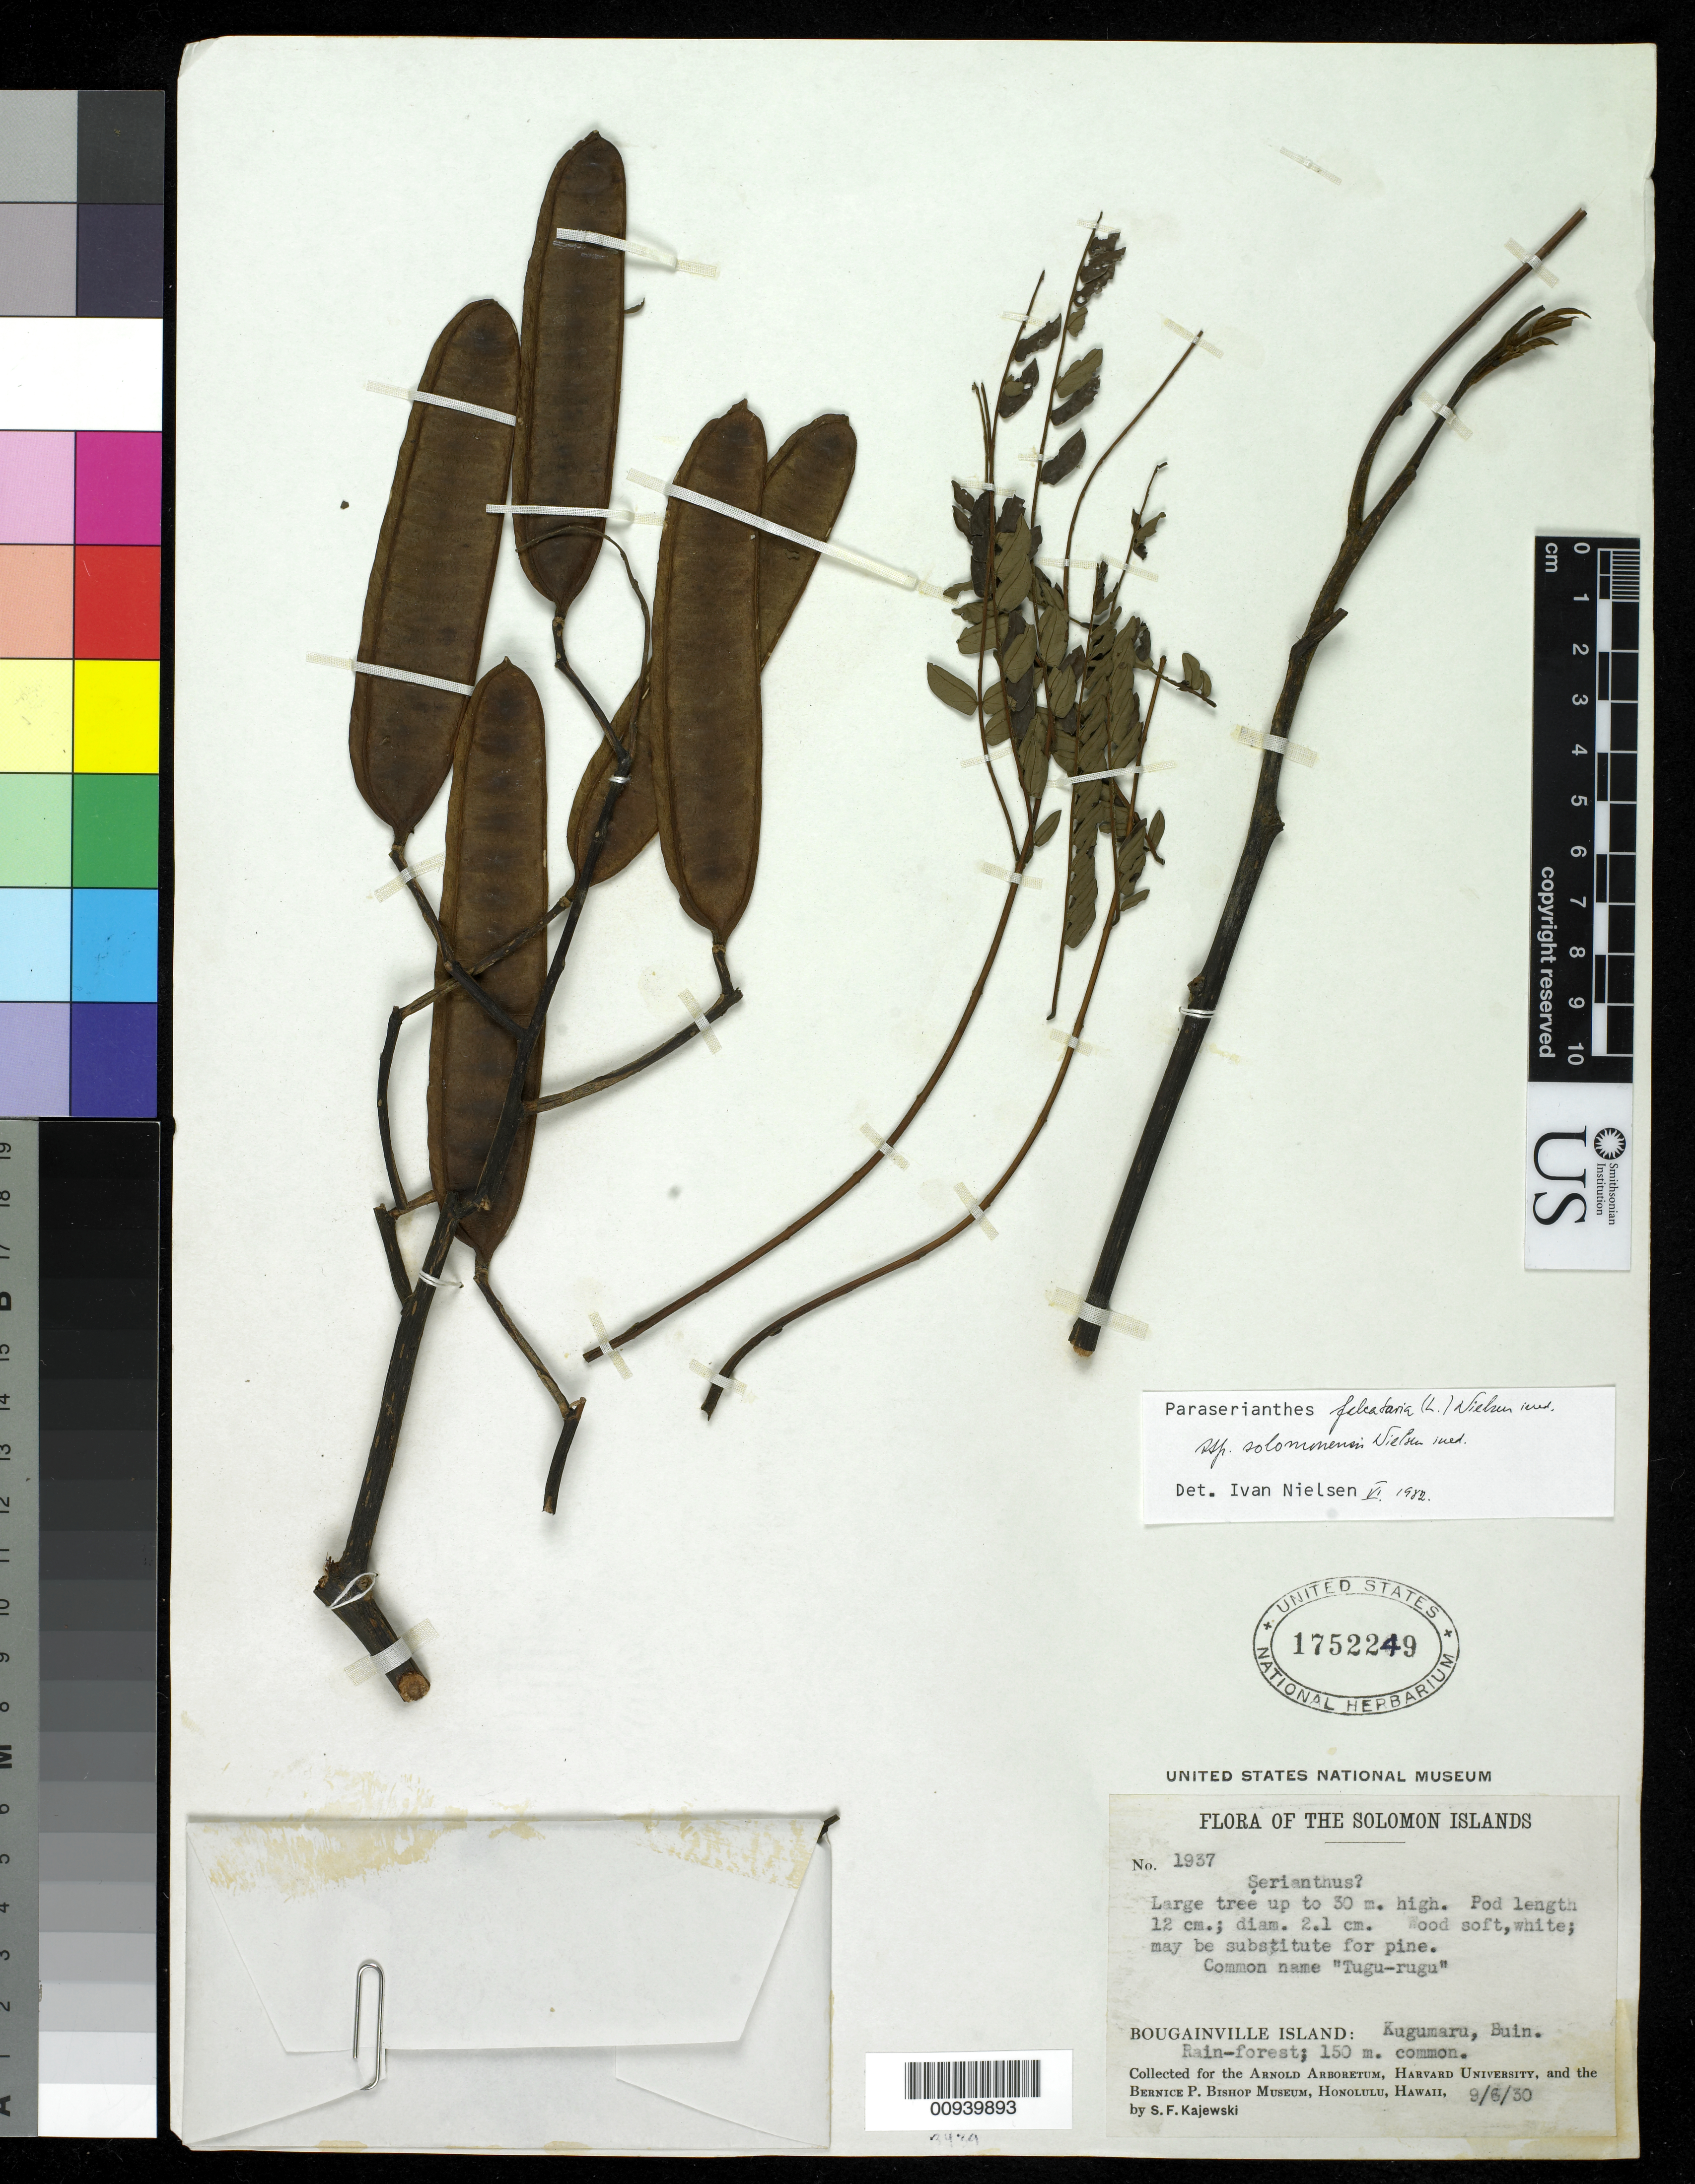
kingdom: Plantae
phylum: Tracheophyta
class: Magnoliopsida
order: Fabales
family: Fabaceae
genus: Falcataria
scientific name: Falcataria moluccana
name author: (Miq.) Barneby & Grimes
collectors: S. Kajewski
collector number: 1937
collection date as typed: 09 Jun 1930 or 06 Sep 1930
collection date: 1930-06-09 or 1930-09-06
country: Papua New Guinea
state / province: Bougainville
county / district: Buin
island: Bougainville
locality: Kugumaru, Buin. Rainforest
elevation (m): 150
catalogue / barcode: US 1752249